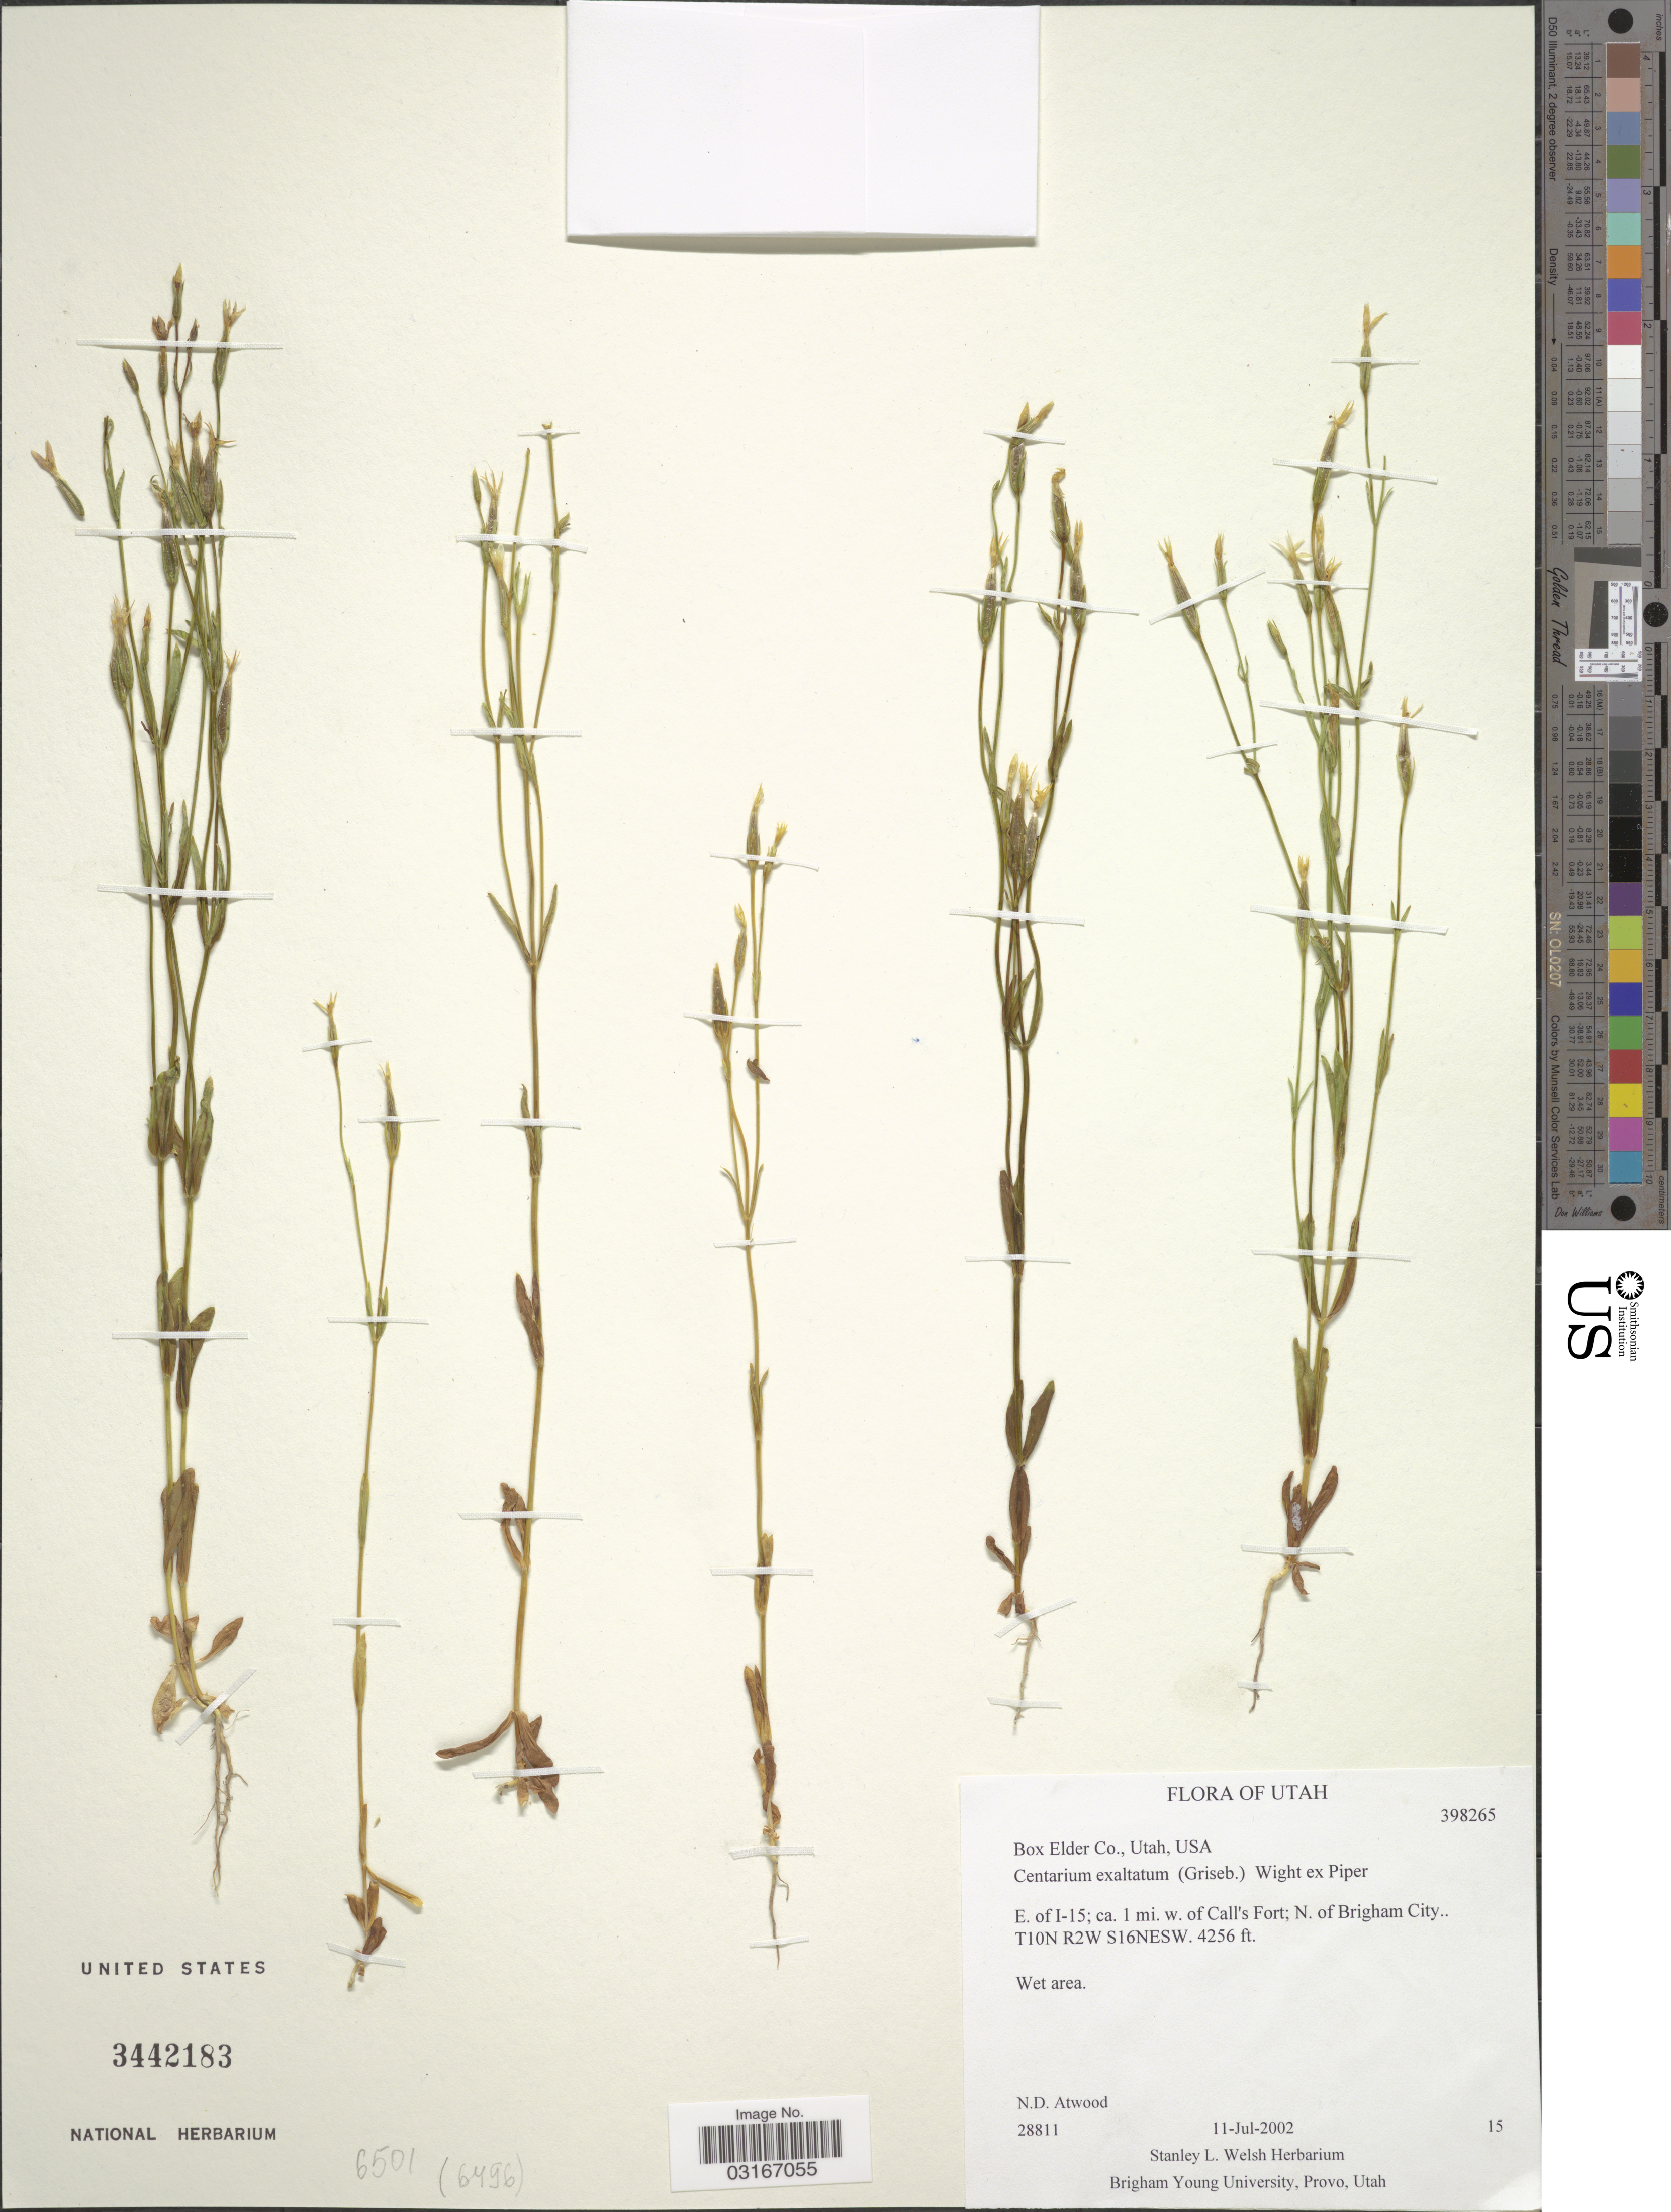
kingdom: Plantae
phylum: Tracheophyta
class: Magnoliopsida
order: Gentianales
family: Gentianaceae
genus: Centaurium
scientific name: Centaurium exaltatum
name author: (Griseb.) W. Wight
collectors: N. Atwood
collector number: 28811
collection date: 2002-07-11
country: United States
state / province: Utah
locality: Box Elder Co., E. of I-15; ca. 1 mi. w. of Call's Fort; N. of Brigham City. T10N R2W S16NESW.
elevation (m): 1297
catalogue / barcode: US 3442183